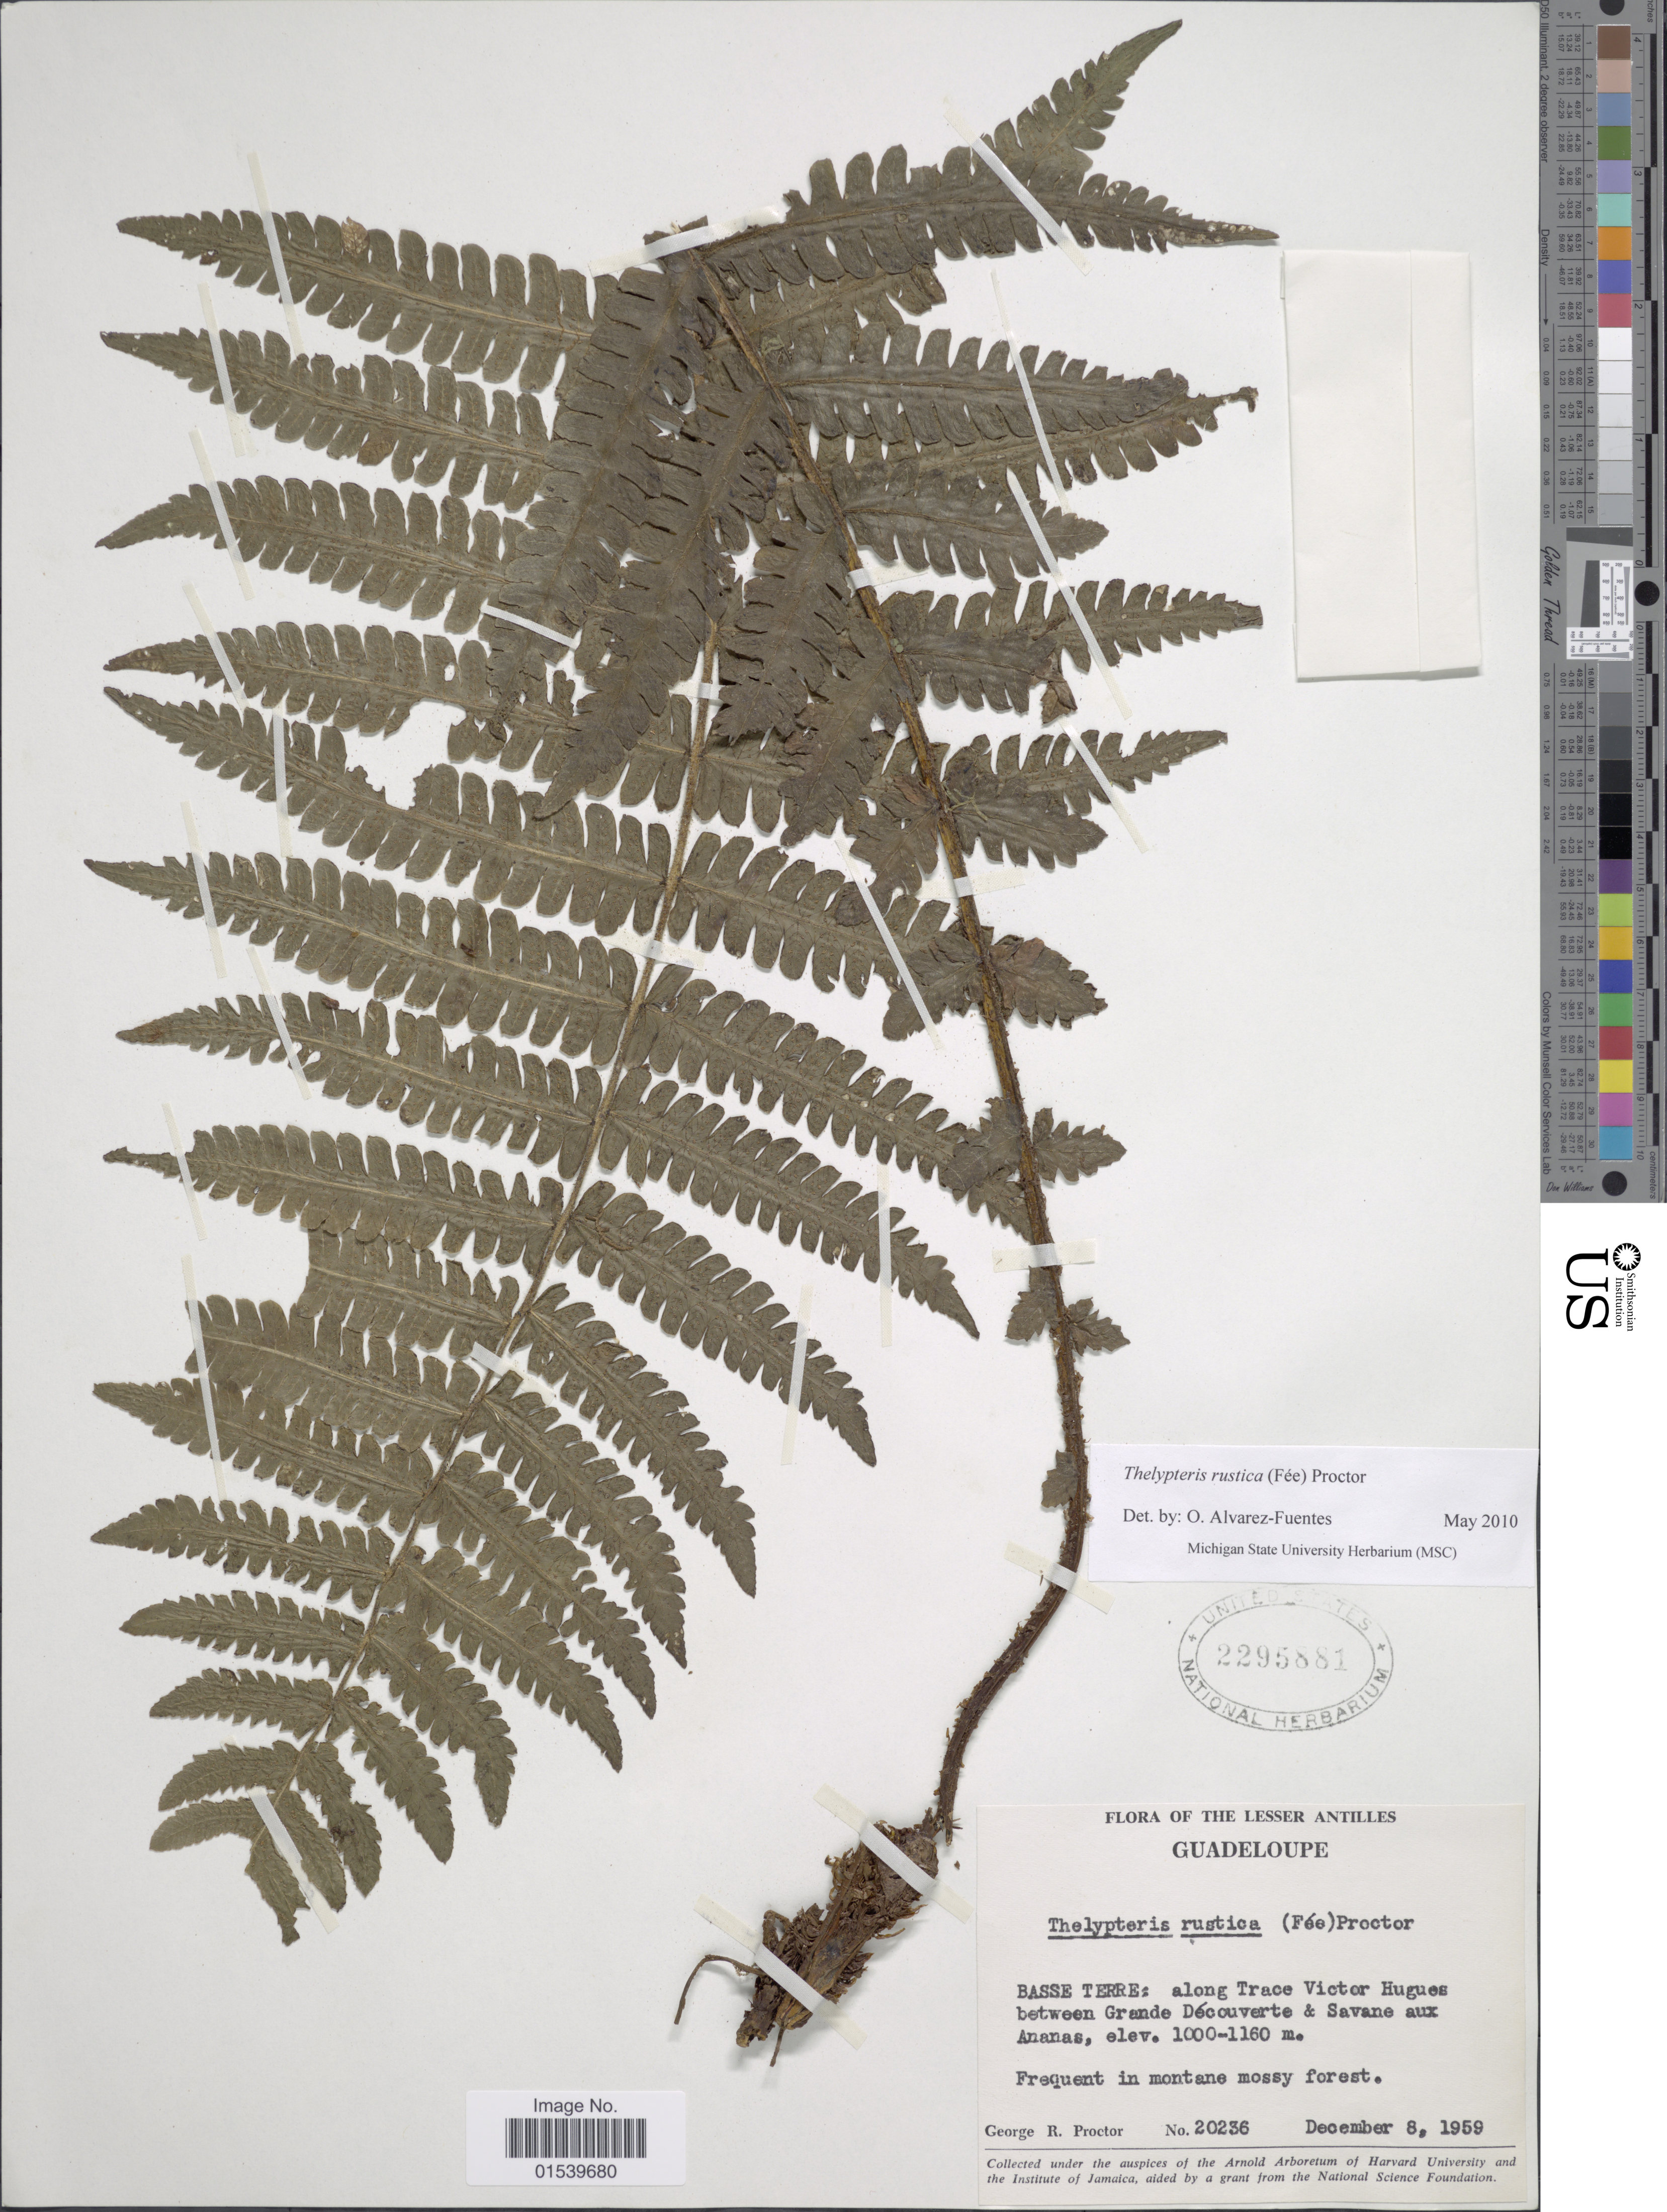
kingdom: Plantae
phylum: Tracheophyta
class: Polypodiopsida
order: Polypodiales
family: Thelypteridaceae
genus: Amauropelta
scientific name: Amauropelta rustica (Fée) comb. nov., ined 2015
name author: (Fée)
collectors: G. R. Proctor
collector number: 20236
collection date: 1959-12-08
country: Guadeloupe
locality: The Lesser Antilles, Basse Terre: along Trace Victor Hugues between Grande Découverte & Savane aux Ananas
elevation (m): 1000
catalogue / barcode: US 2295881